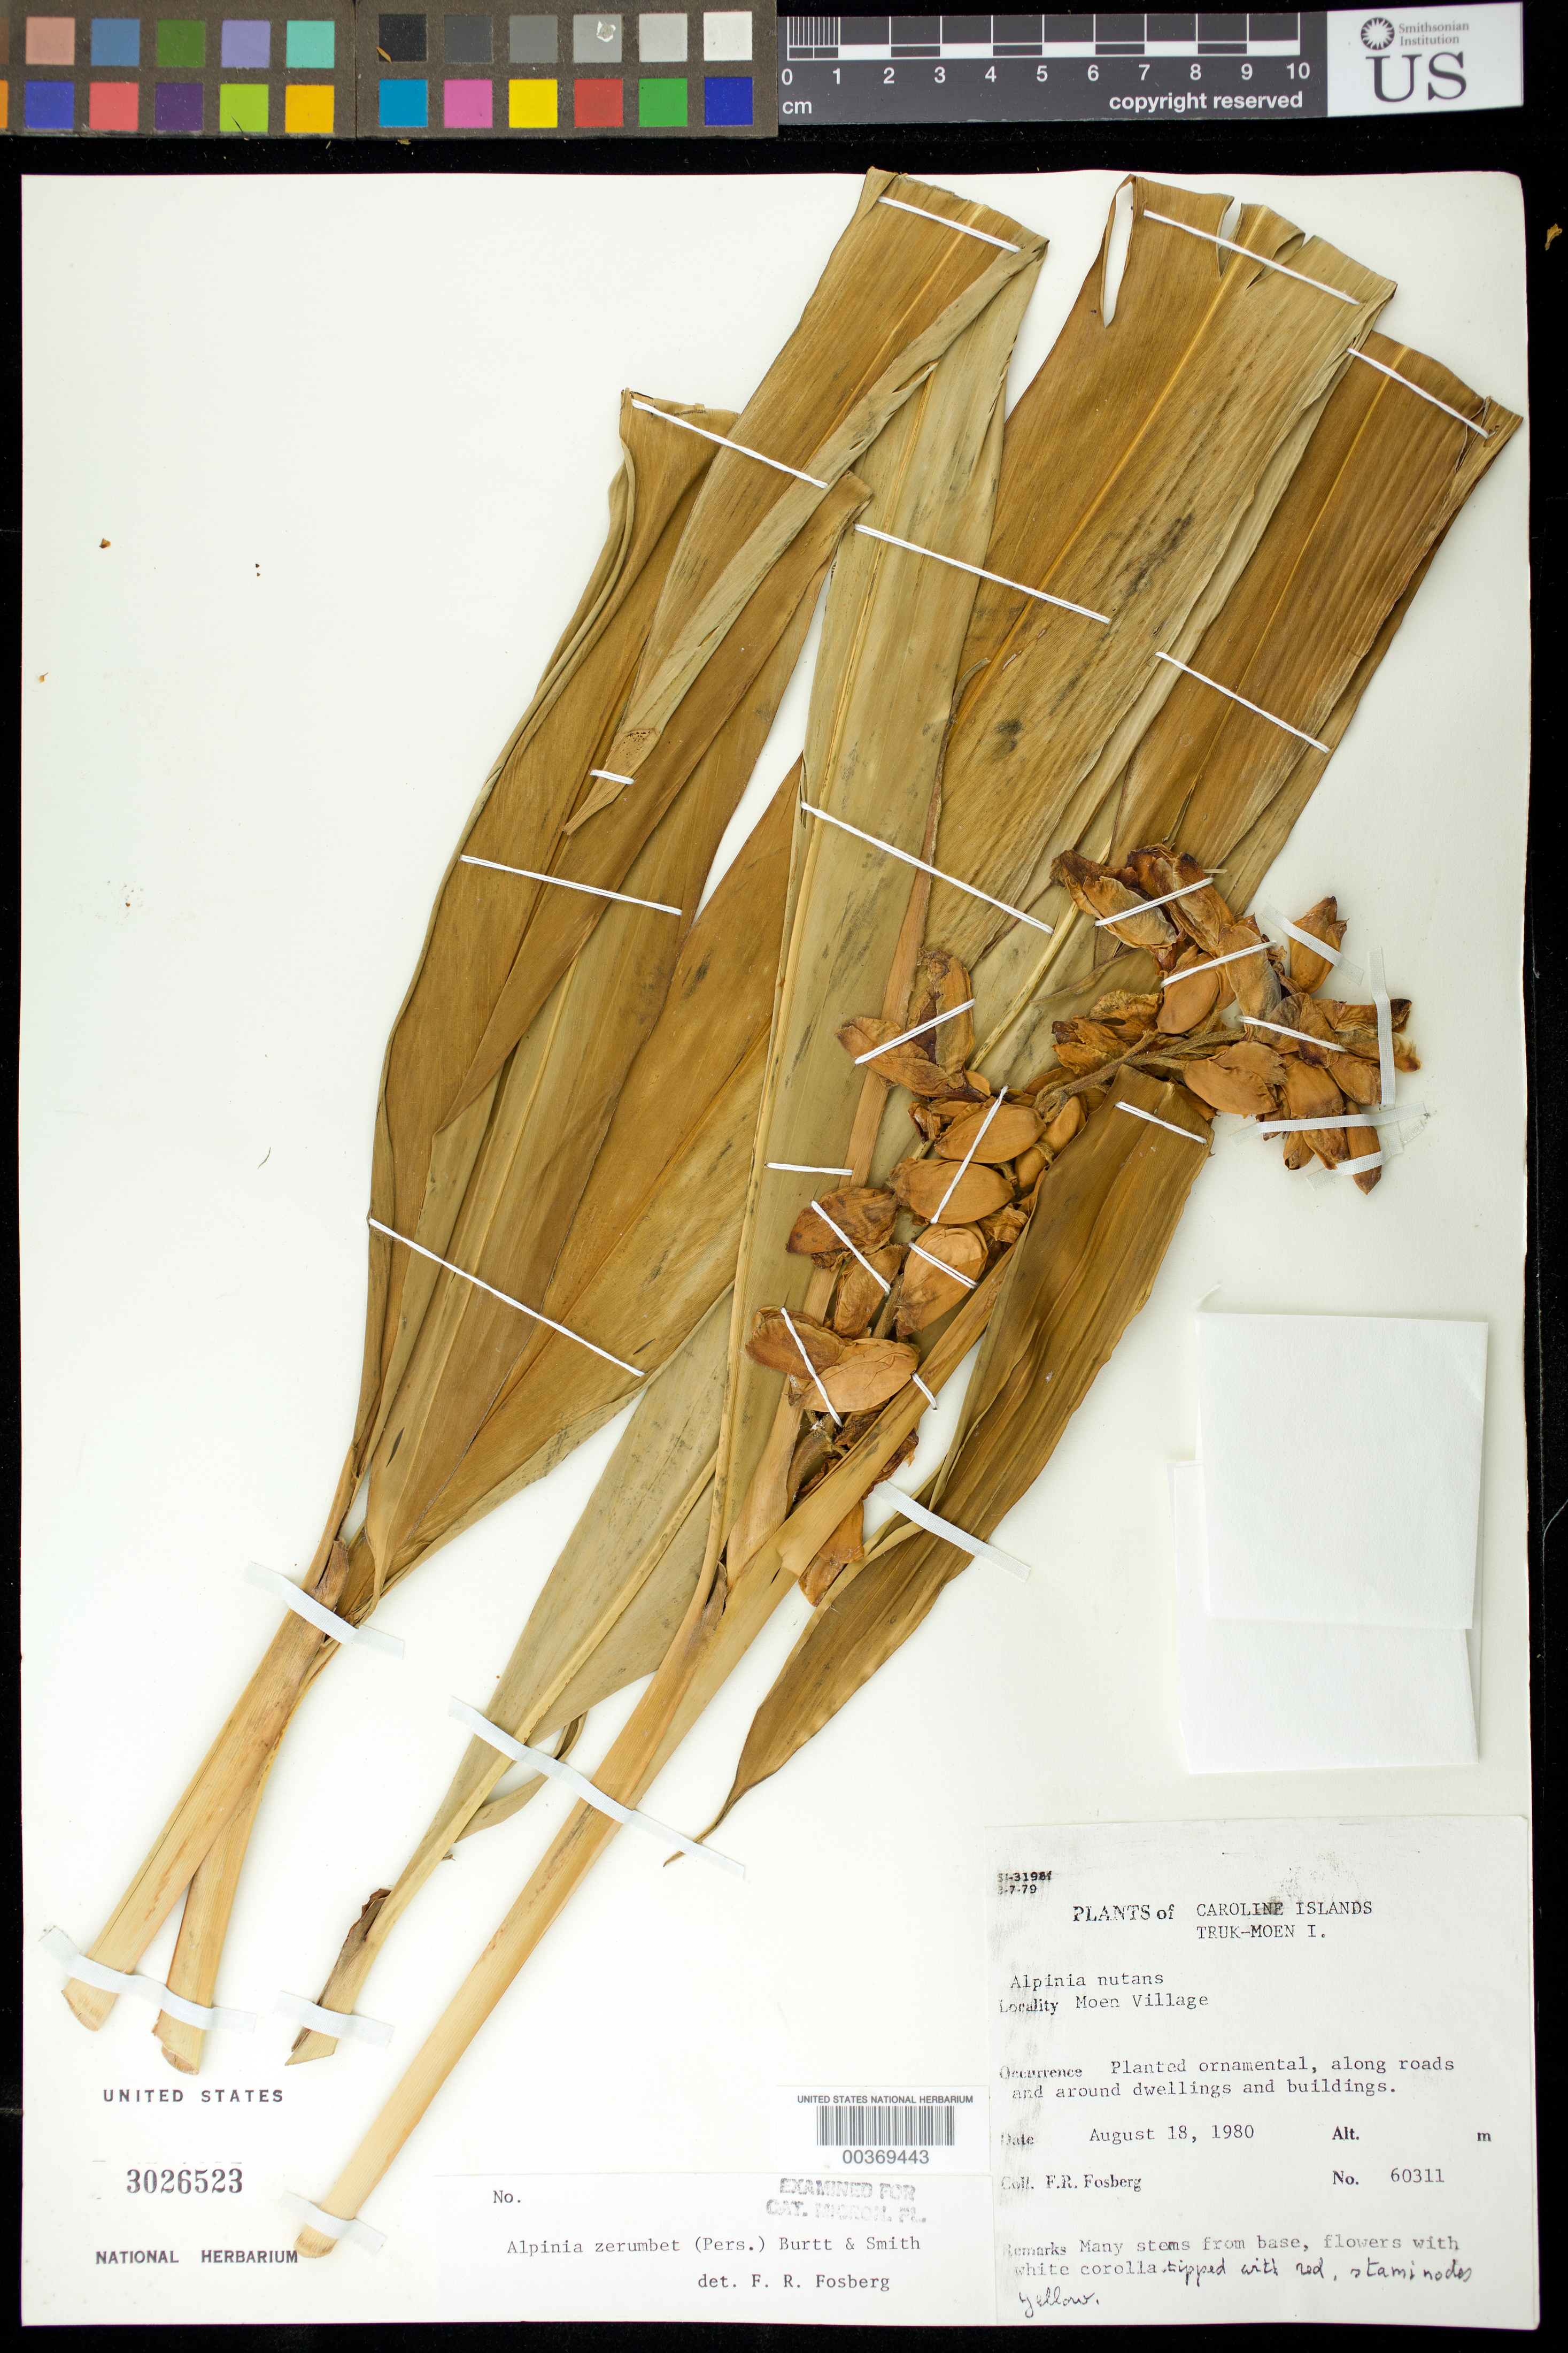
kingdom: Plantae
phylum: Tracheophyta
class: Liliopsida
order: Zingiberales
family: Zingiberaceae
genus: Alpinia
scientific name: Alpinia zerumbet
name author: (Pers.) B.L. Burtt & R.M. Sm.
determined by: Fosberg, F. R.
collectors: F. R. Fosberg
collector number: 60311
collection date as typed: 18 Aug 1980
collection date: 1980-08-18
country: Micronesia, Federated States of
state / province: Truk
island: Moen [Wono]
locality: Plants of caroline islands, truk-moen i. [Weno Island = Moen Island.]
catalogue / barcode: US 3026523